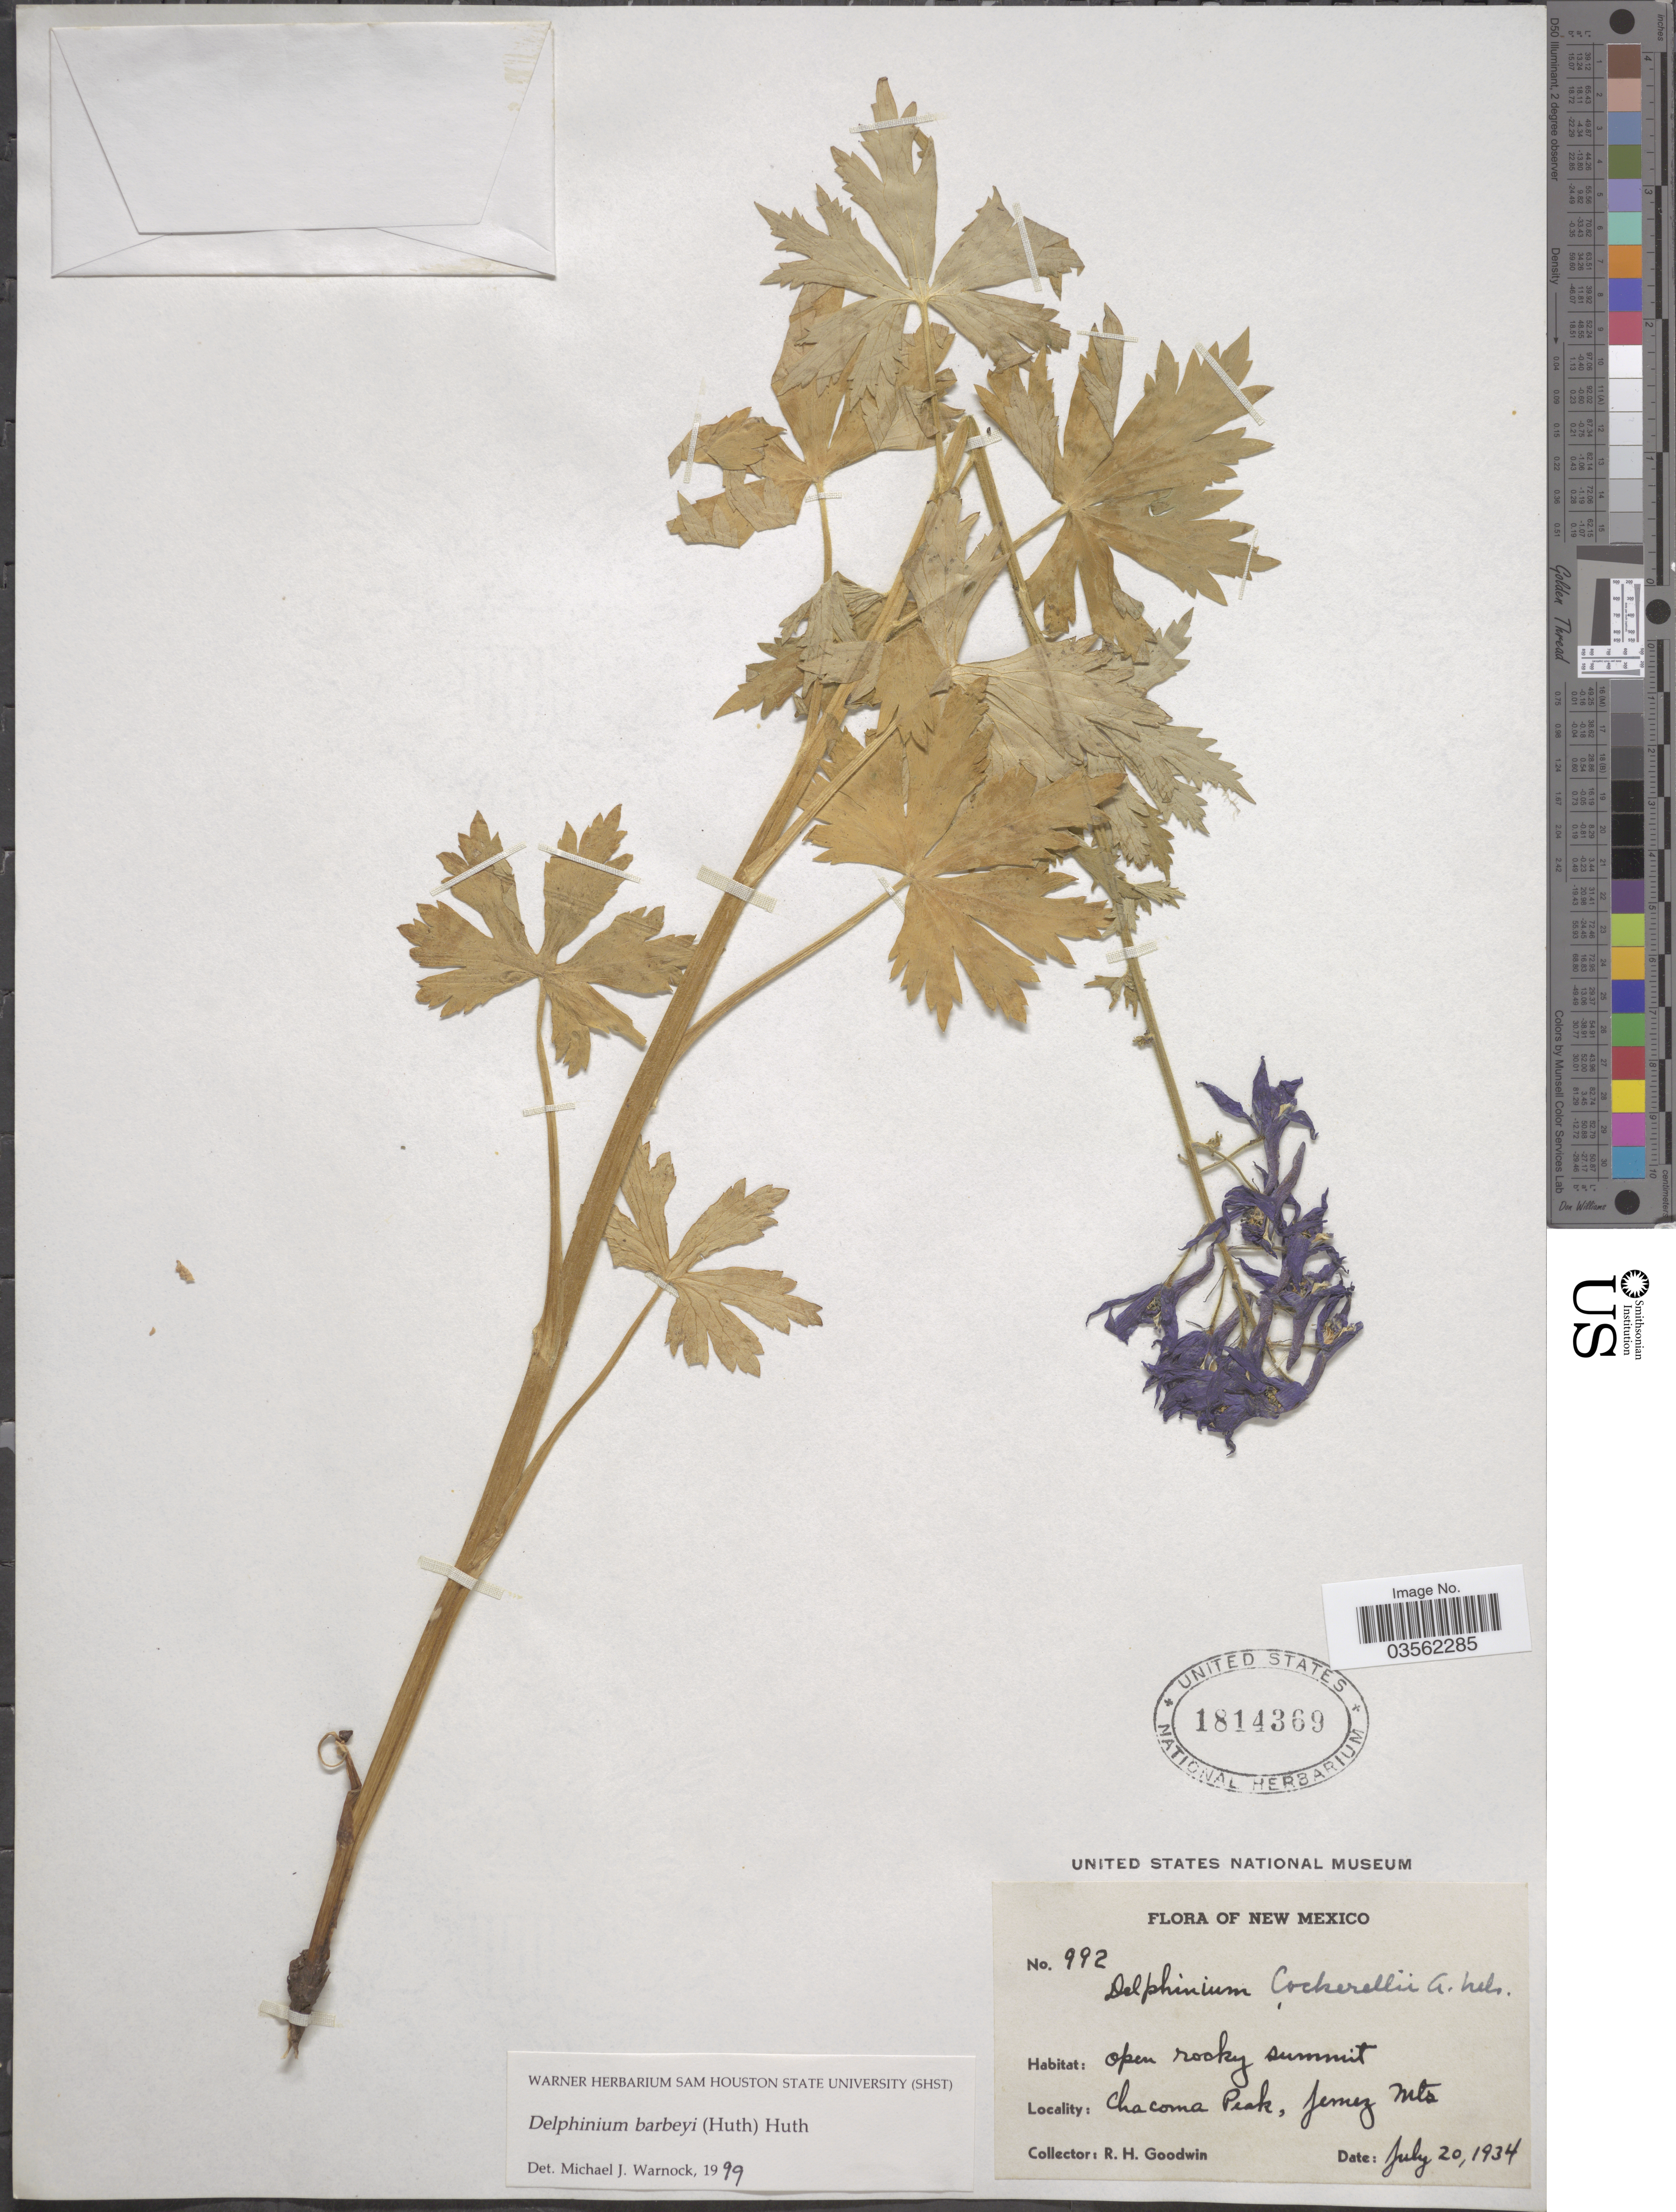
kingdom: Plantae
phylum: Tracheophyta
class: Magnoliopsida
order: Ranunculales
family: Ranunculaceae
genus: Delphinium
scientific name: Delphinium barbeyi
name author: (Huth) Huth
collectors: R. Goodwin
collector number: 992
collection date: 1934-07-20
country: United States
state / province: New Mexico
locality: Chacoma Peak, Jemez Mts.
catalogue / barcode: US 1814369